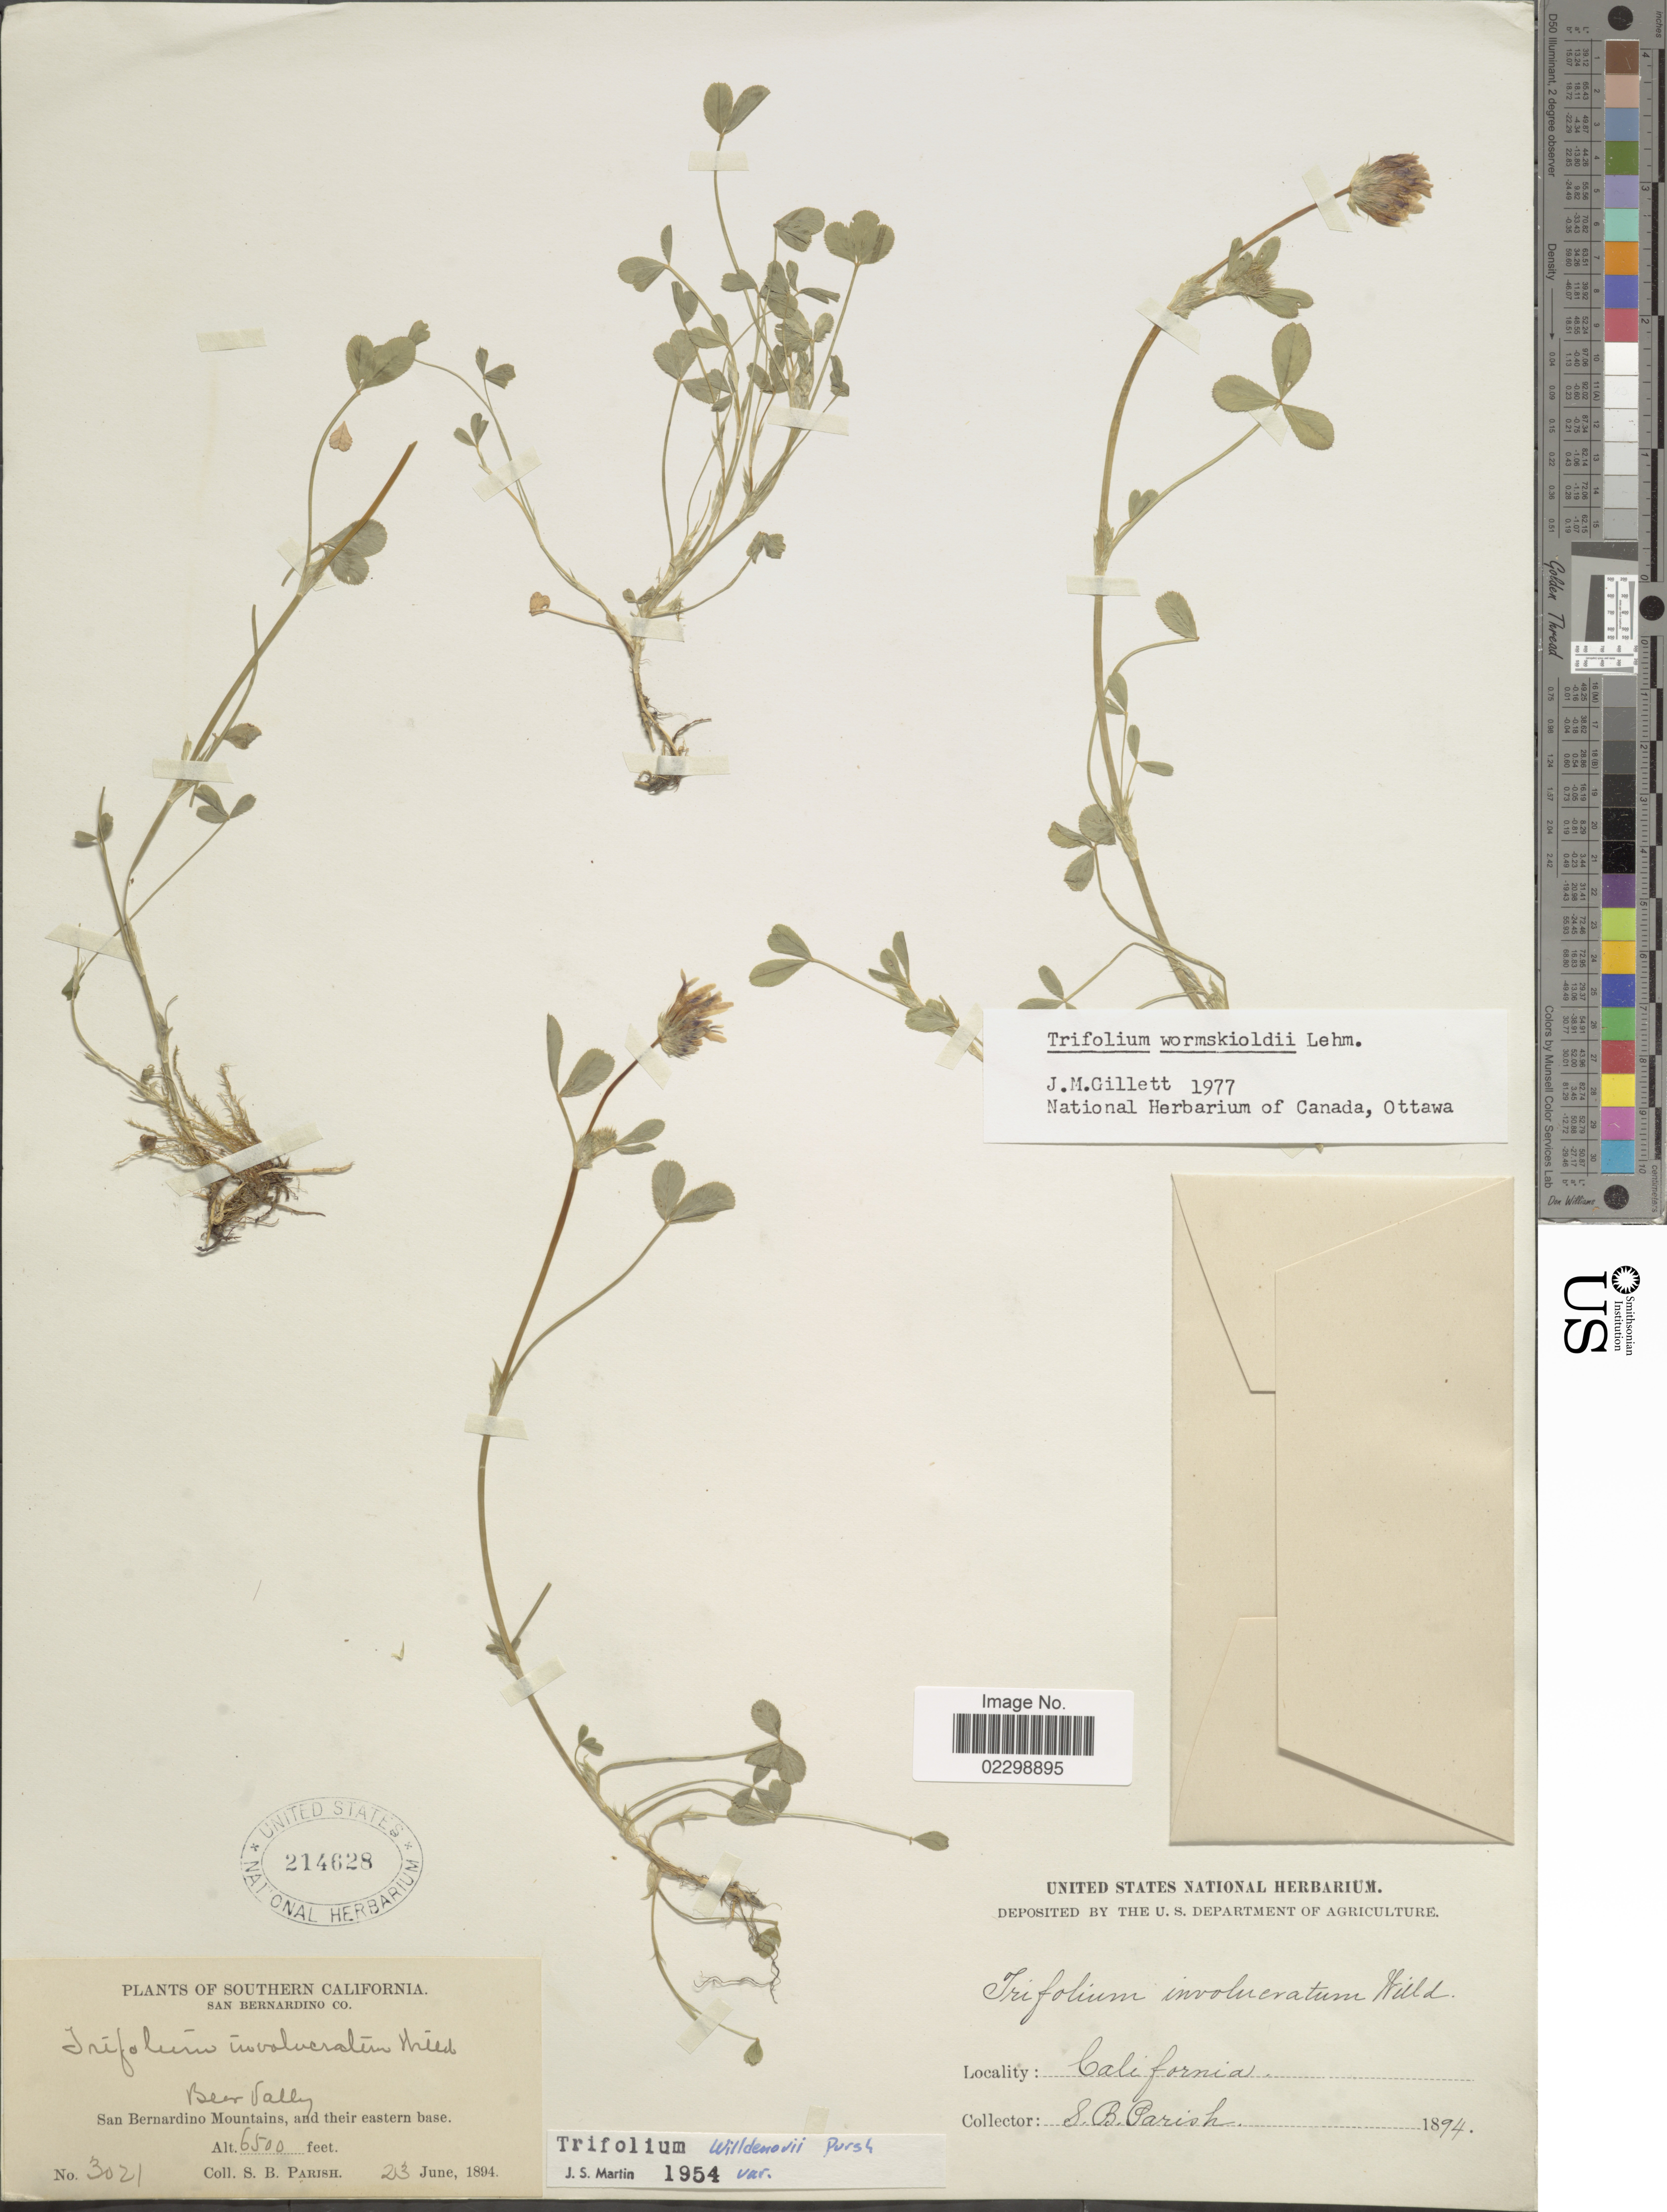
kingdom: Plantae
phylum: Tracheophyta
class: Magnoliopsida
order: Fabales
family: Fabaceae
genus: Trifolium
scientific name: Trifolium wormskioldii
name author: Lehm.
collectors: S. B. Parish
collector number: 3021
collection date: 1894-06-23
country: United States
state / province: California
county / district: San Bernardino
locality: Southern California, San Bernardino Co., Beer Balley, San Bernardino Mountains, and their eastern base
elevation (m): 1981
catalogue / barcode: US 214628